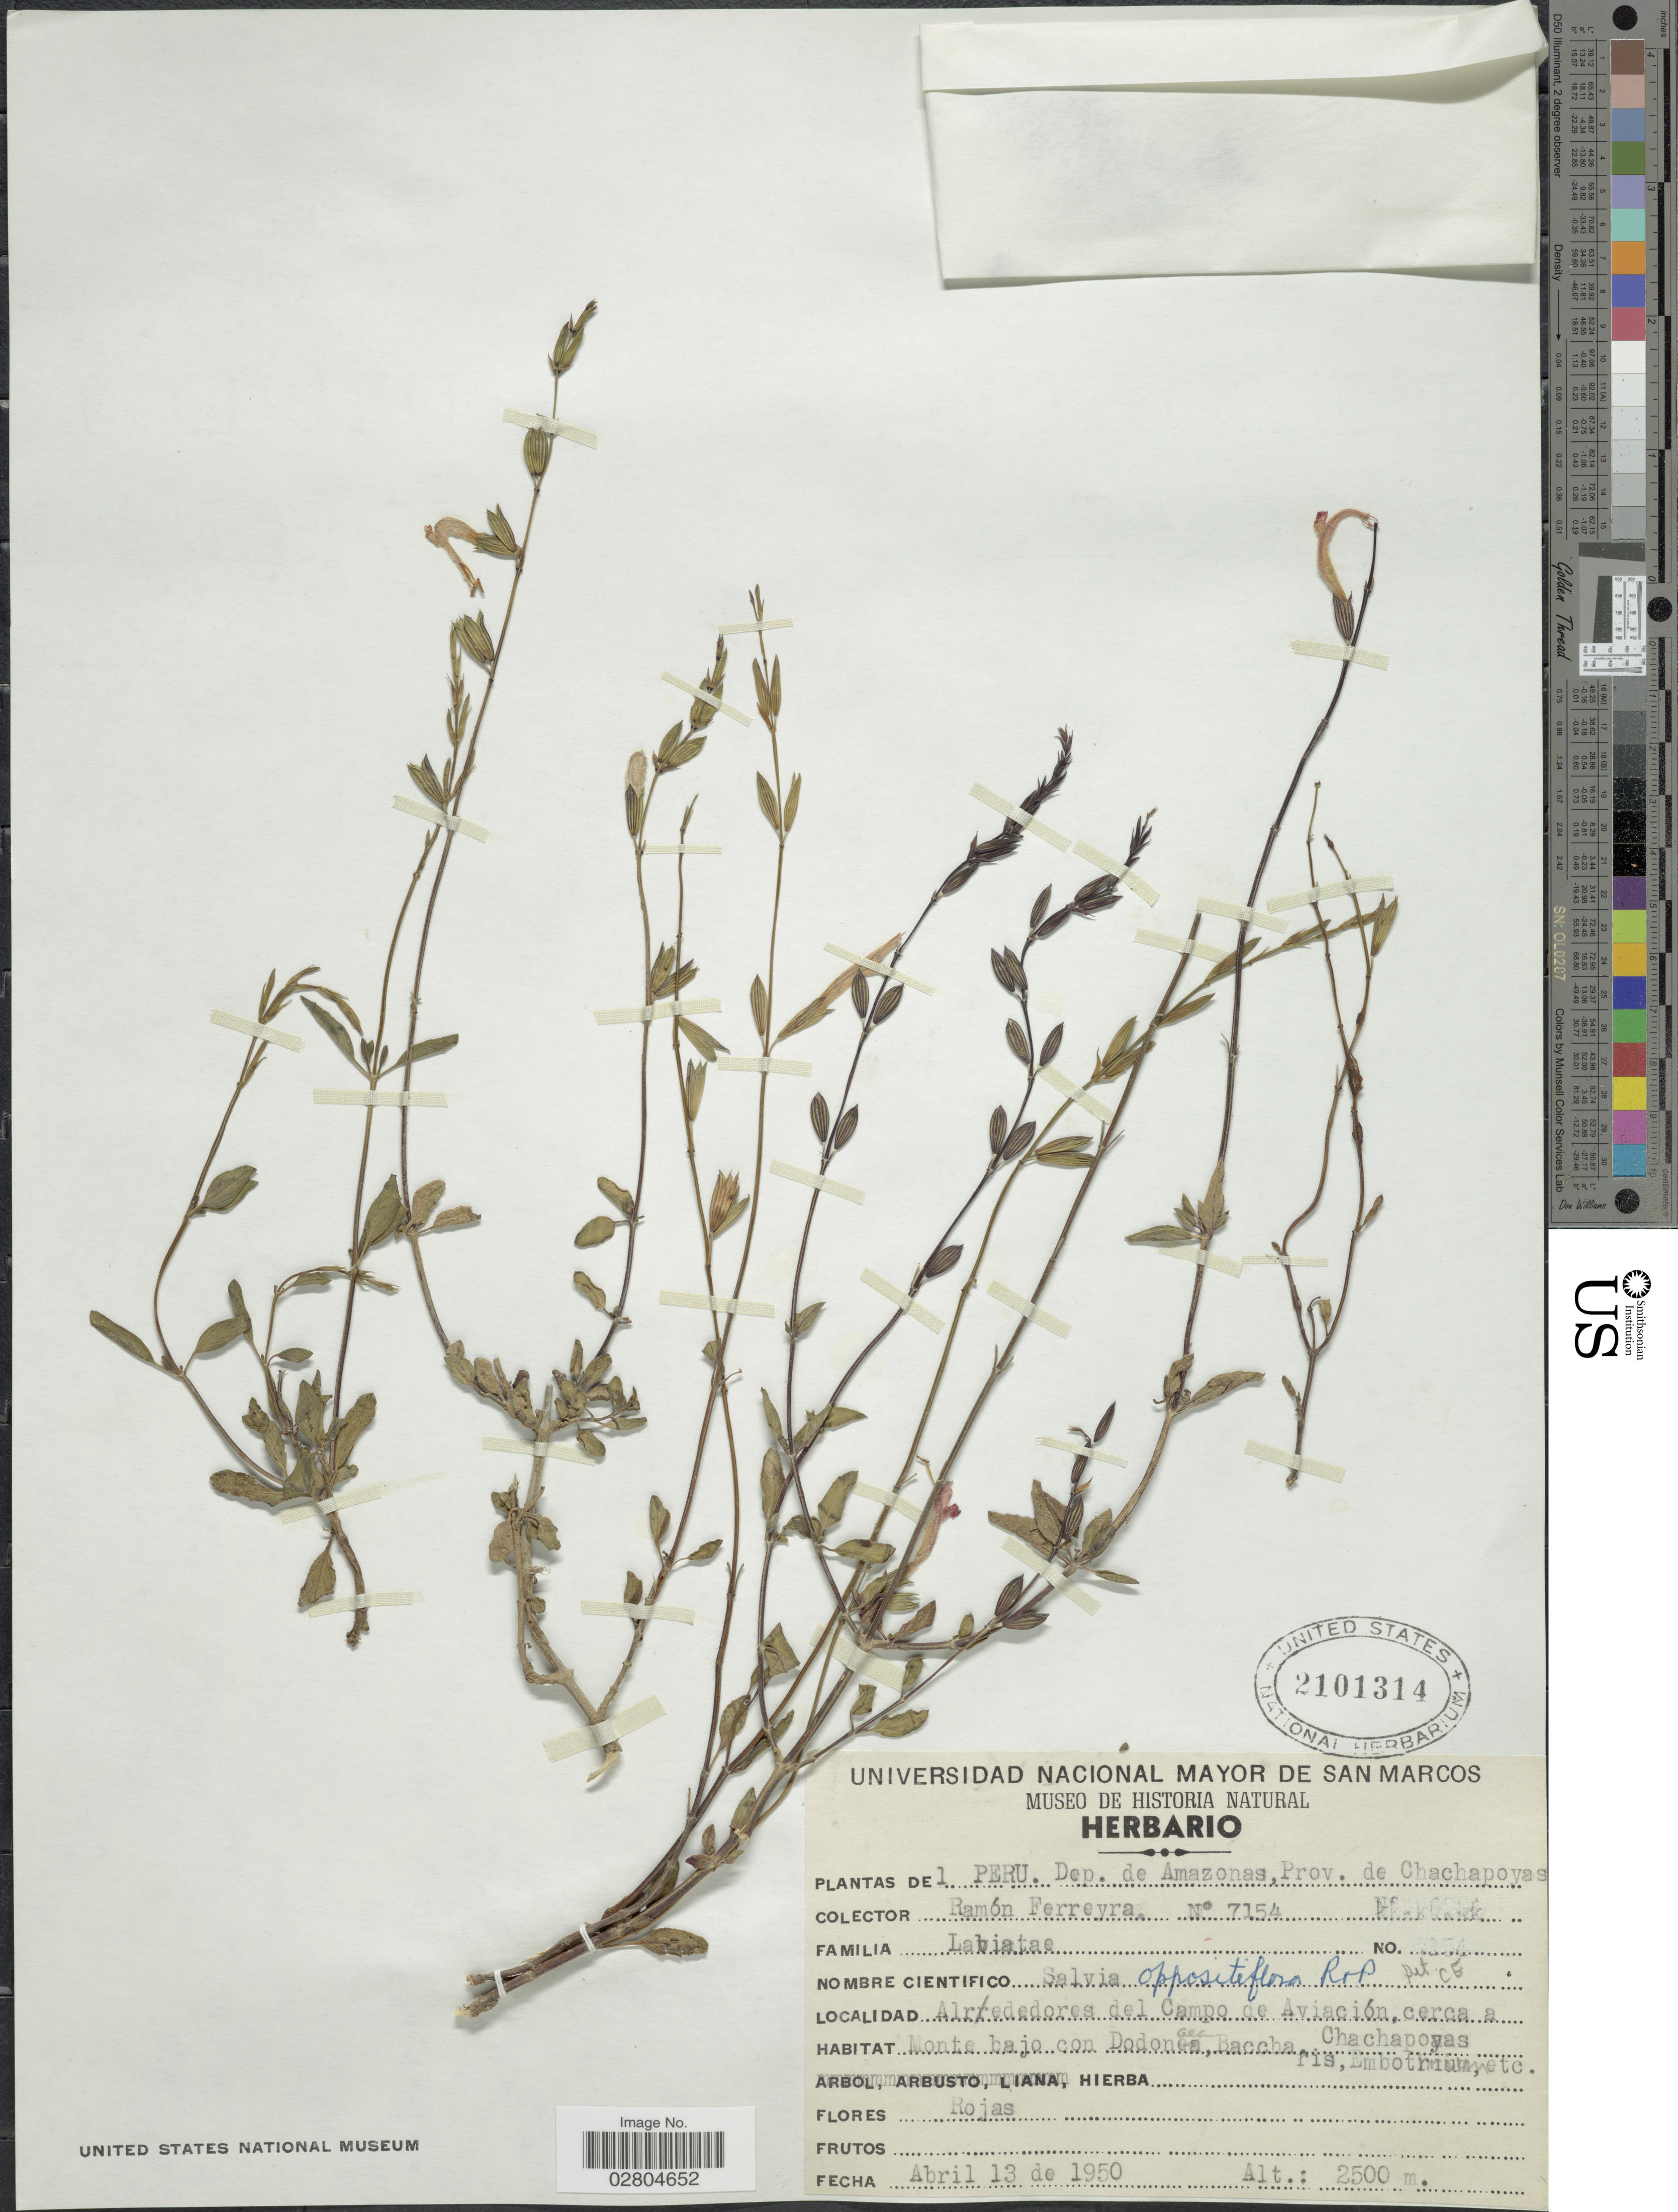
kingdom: Plantae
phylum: Tracheophyta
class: Magnoliopsida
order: Lamiales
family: Lamiaceae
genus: Salvia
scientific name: Salvia oppositiflora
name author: Ruiz & Pav.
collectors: R. A. Ferreyra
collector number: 7154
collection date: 1950-04-13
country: Peru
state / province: Amazonas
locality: Dep. de Amazonas, Prov. de Chachapoyas. Alrededores del Campo de Aviación, cerca a Chachapoyas.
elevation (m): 2500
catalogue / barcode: US 2101314